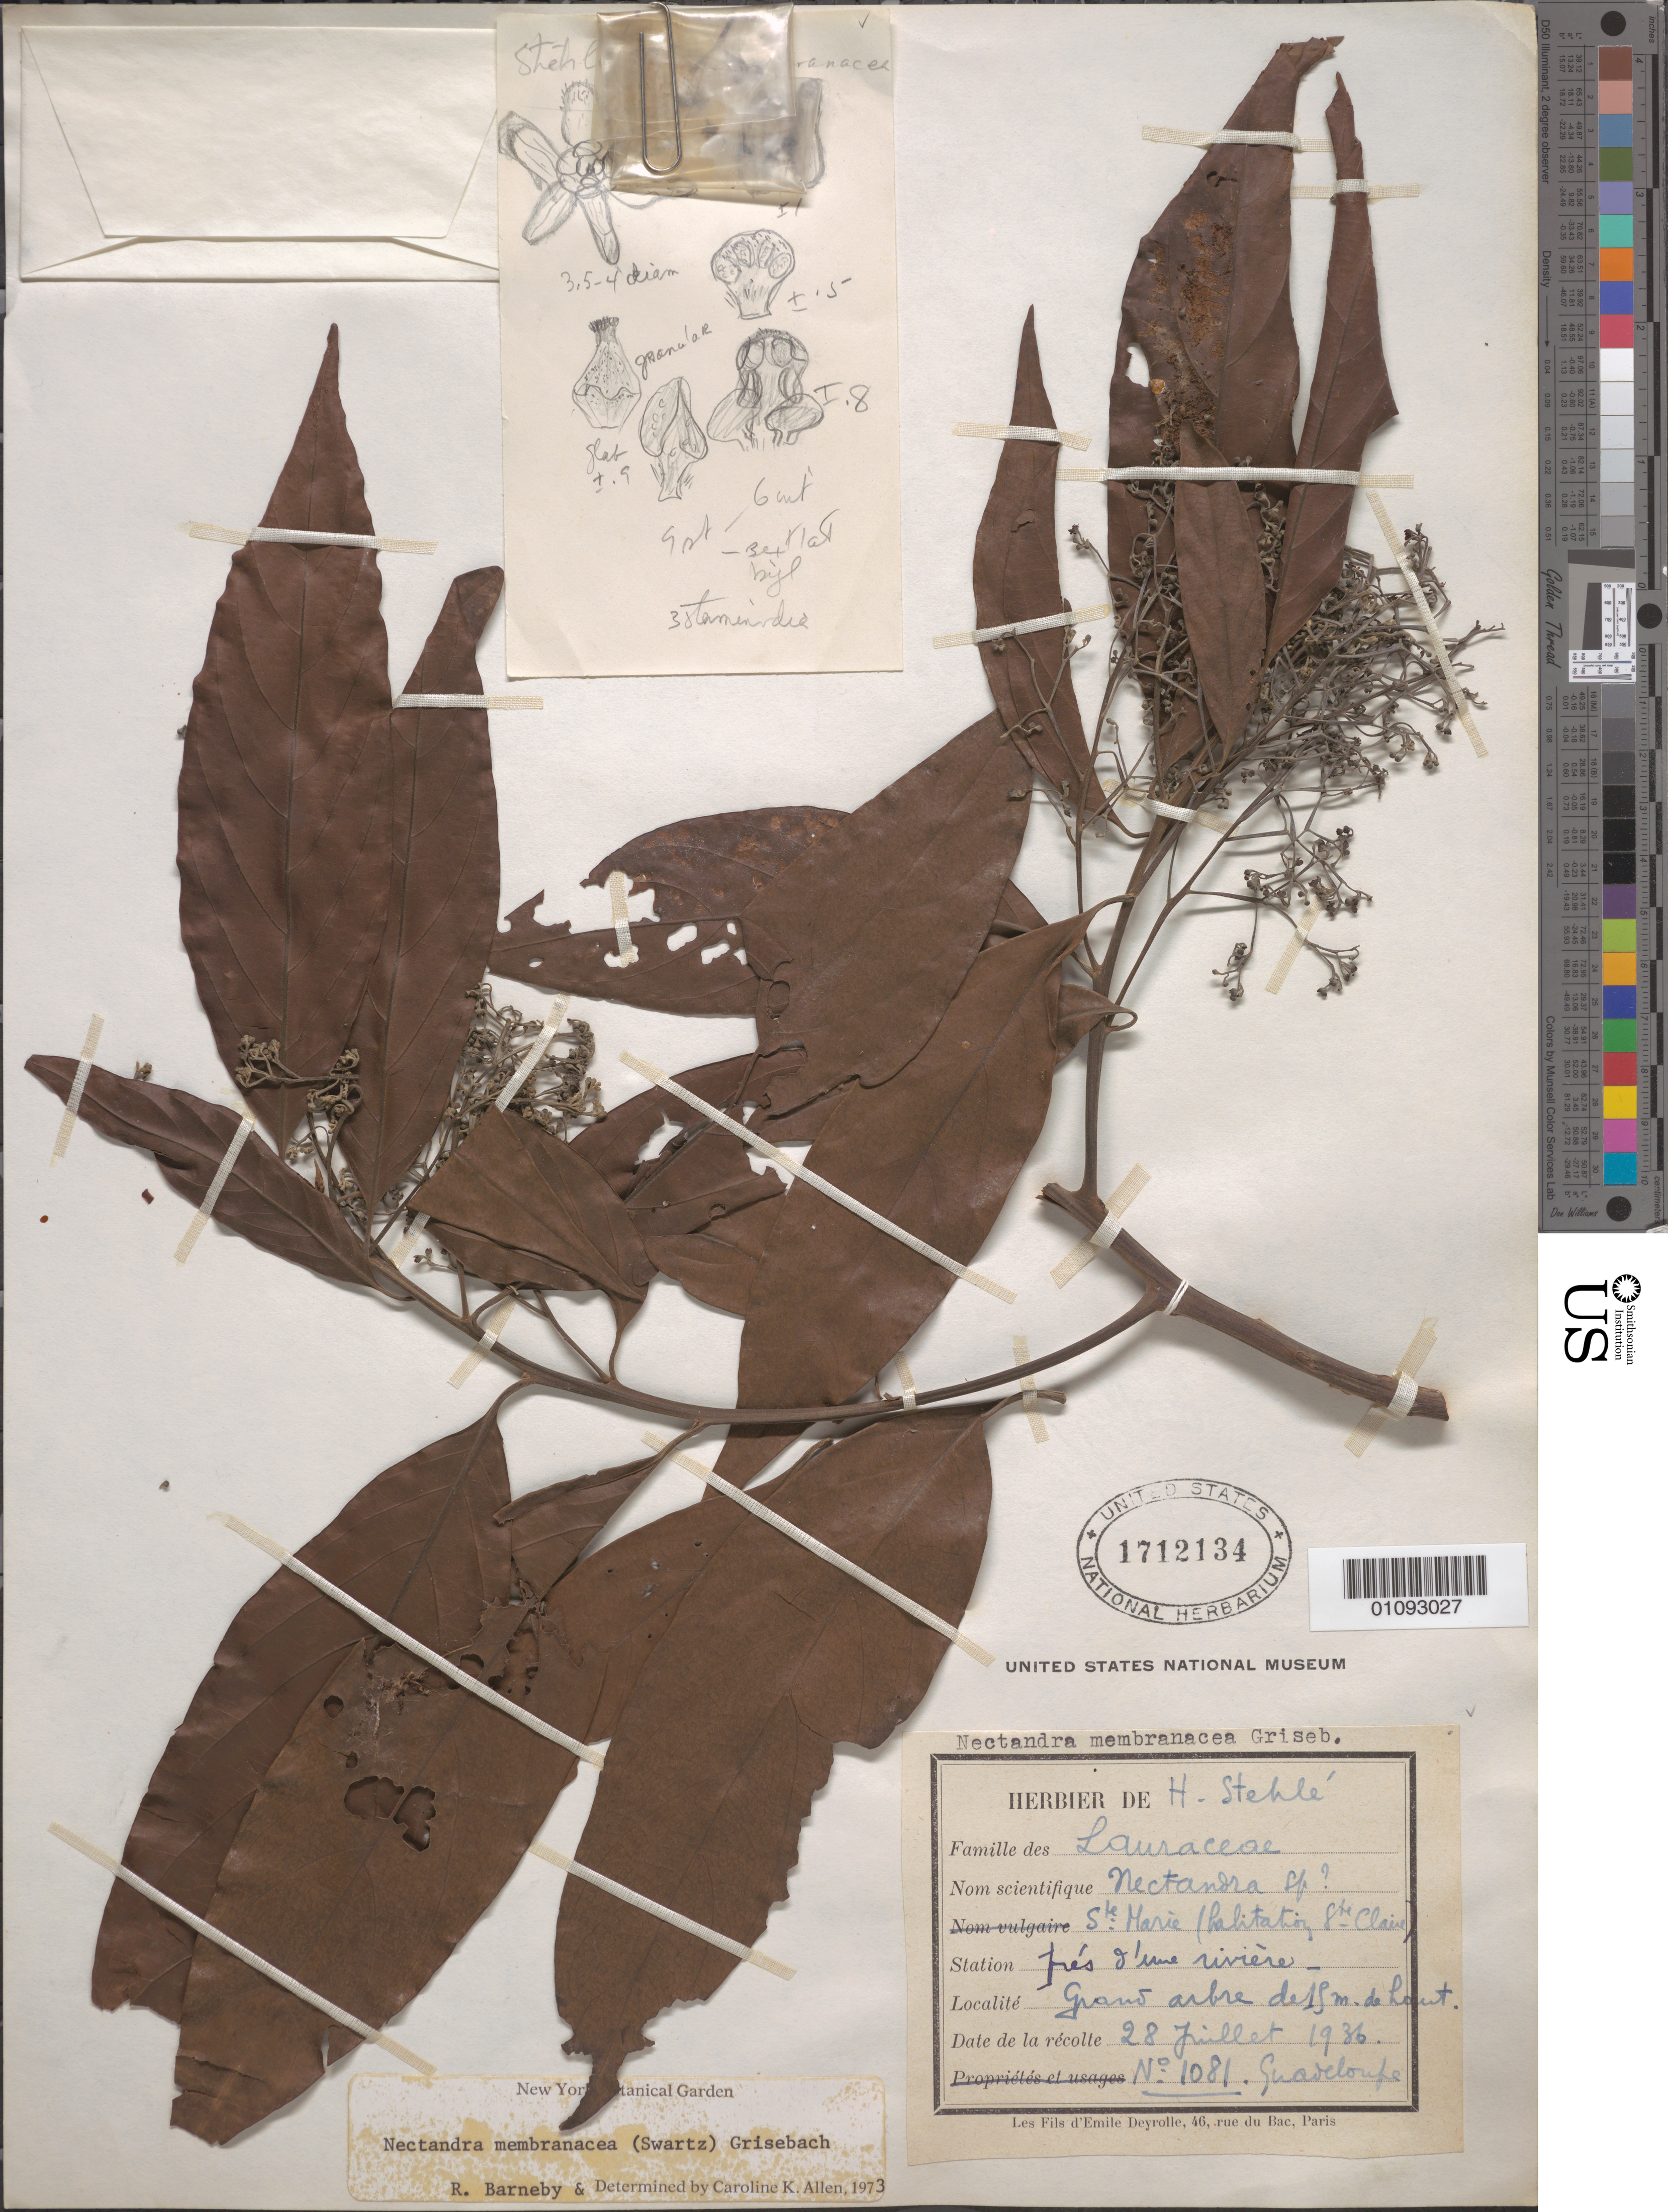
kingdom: Plantae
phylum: Tracheophyta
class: Magnoliopsida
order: Laurales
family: Lauraceae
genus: Nectandra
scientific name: Nectandra membranacea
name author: (Sw.) Griseb.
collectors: H. Stehlé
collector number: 1081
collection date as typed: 28 Jul 1936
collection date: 1936-07-28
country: Guadeloupe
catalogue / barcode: US 1712134